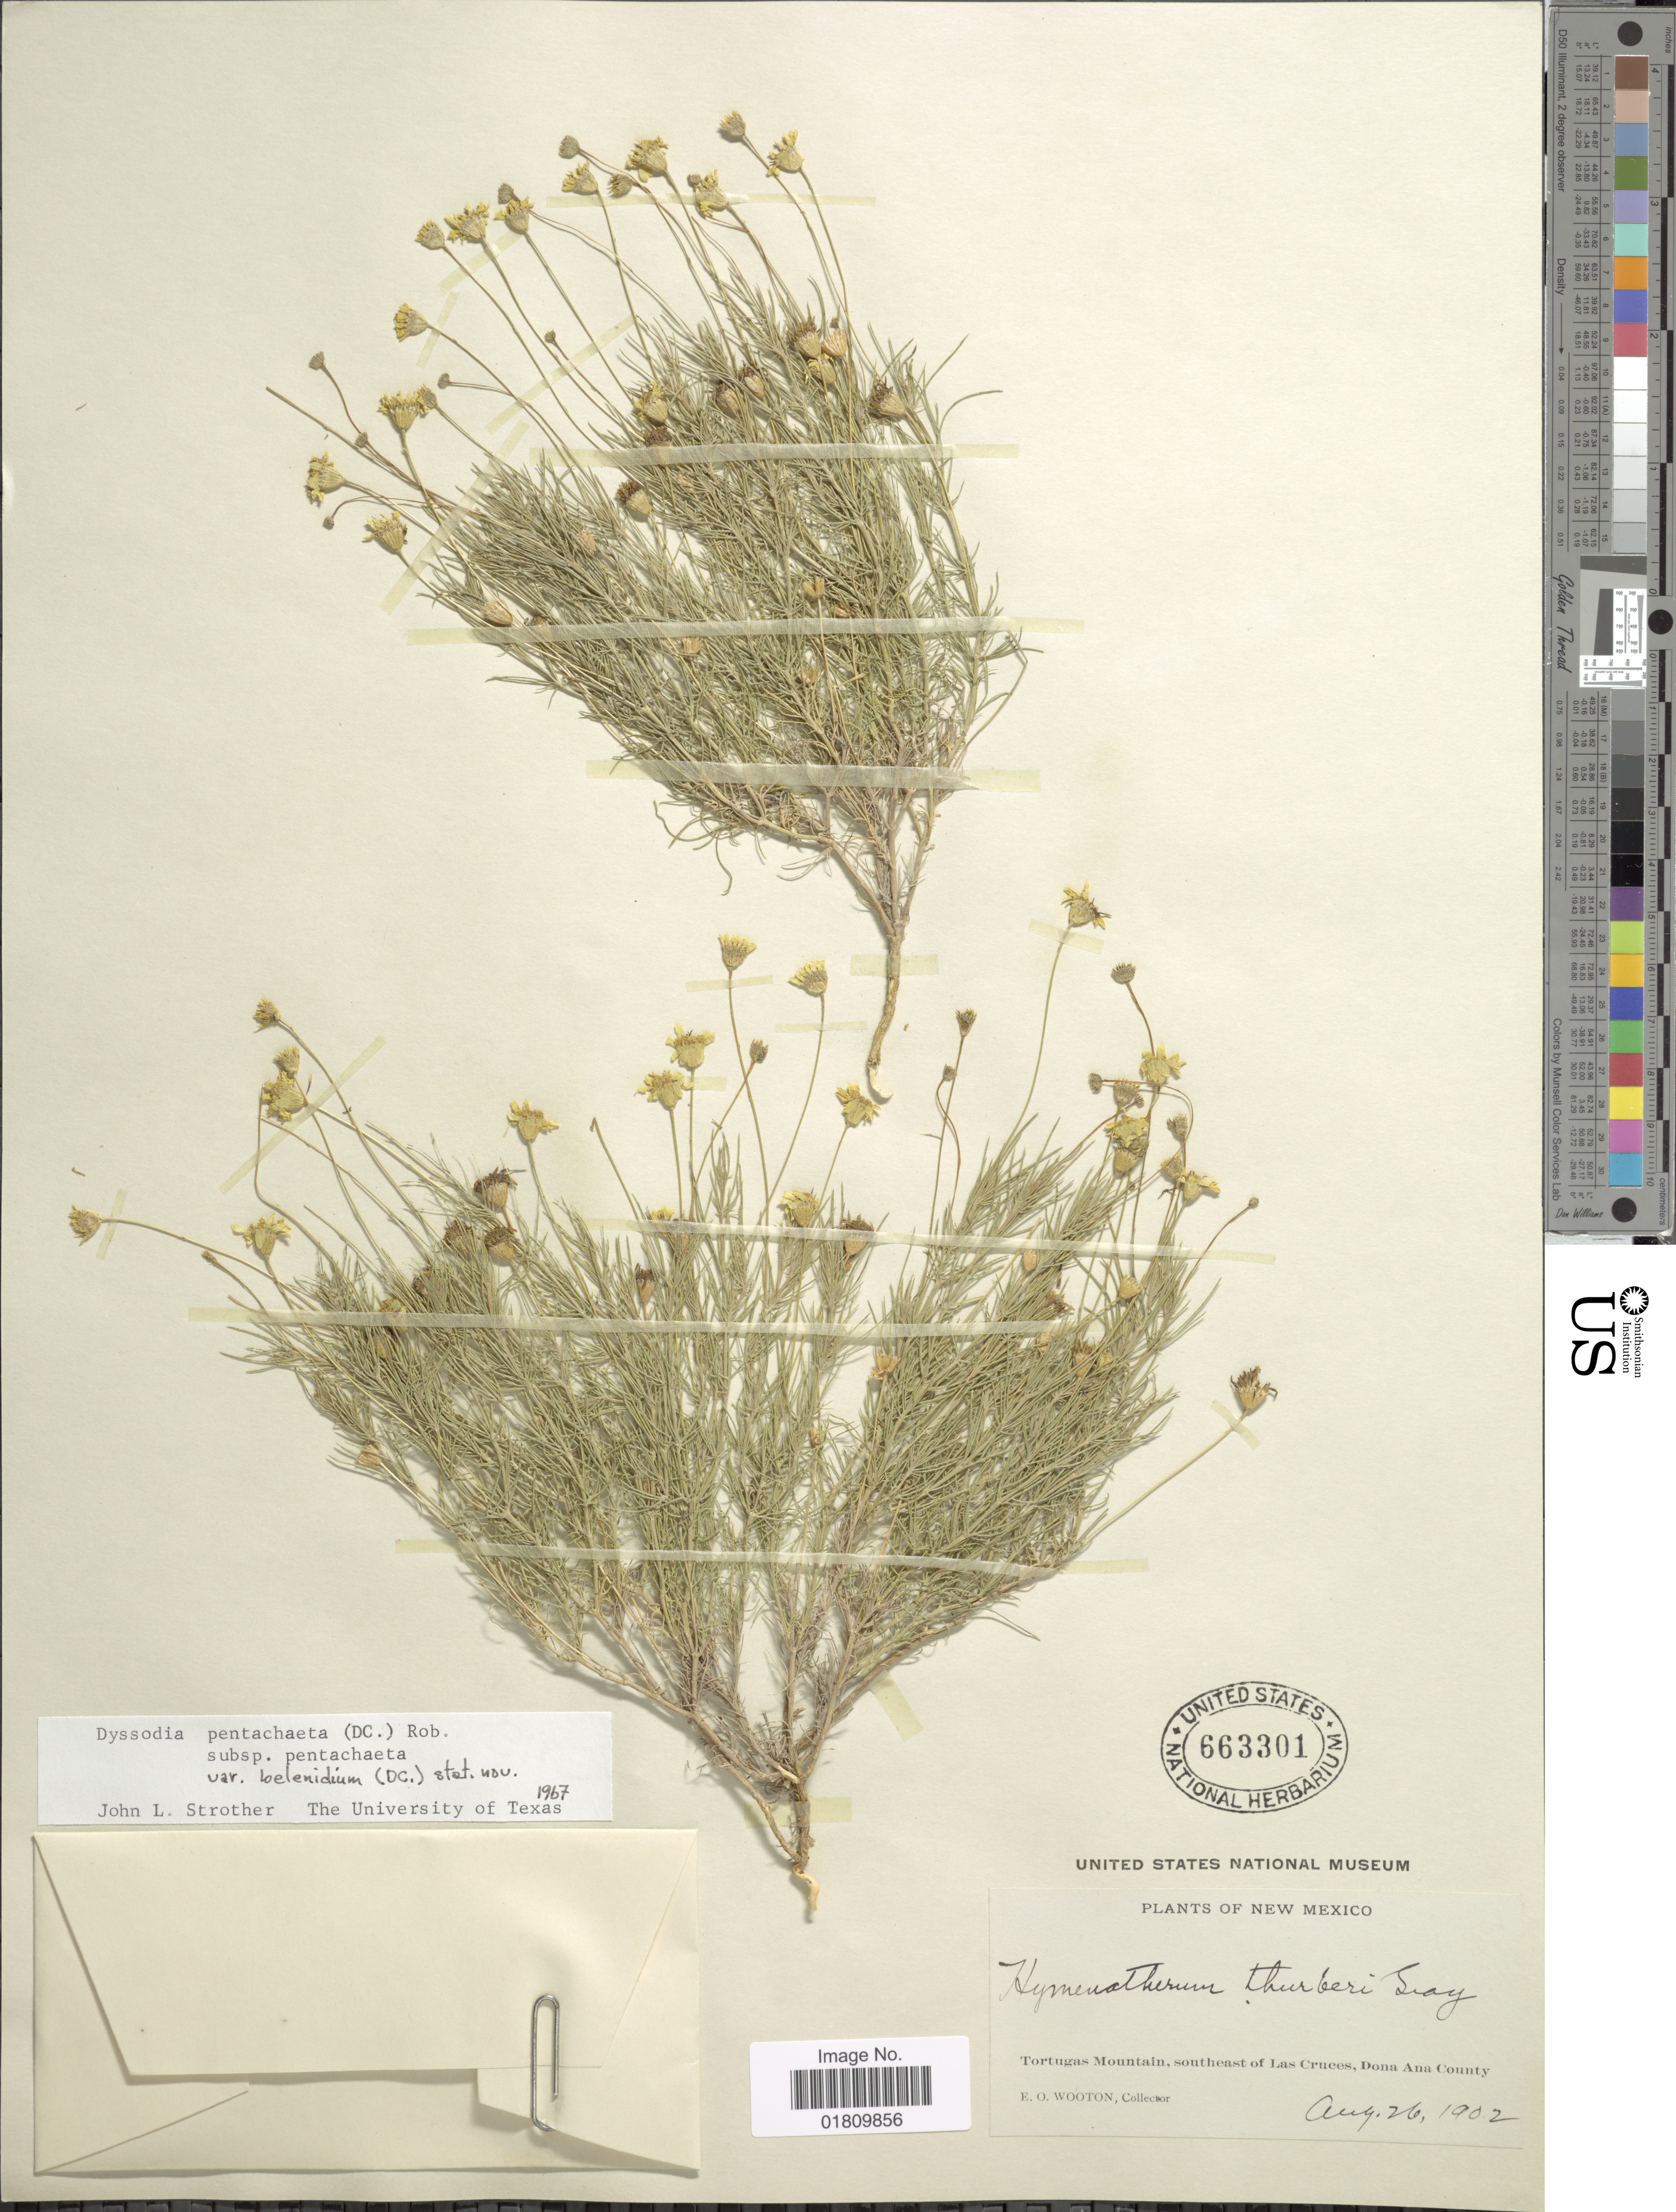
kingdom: Plantae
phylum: Tracheophyta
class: Magnoliopsida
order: Asterales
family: Asteraceae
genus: Thymophylla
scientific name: Thymophylla pentachaeta var. belenidium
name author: (DC.) Strother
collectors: E. O. Wooton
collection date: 1902-08-26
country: United States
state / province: New Mexico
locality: Tortugas Mountain, southeast of Las Cruces, Dona Ana County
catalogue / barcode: US 663301